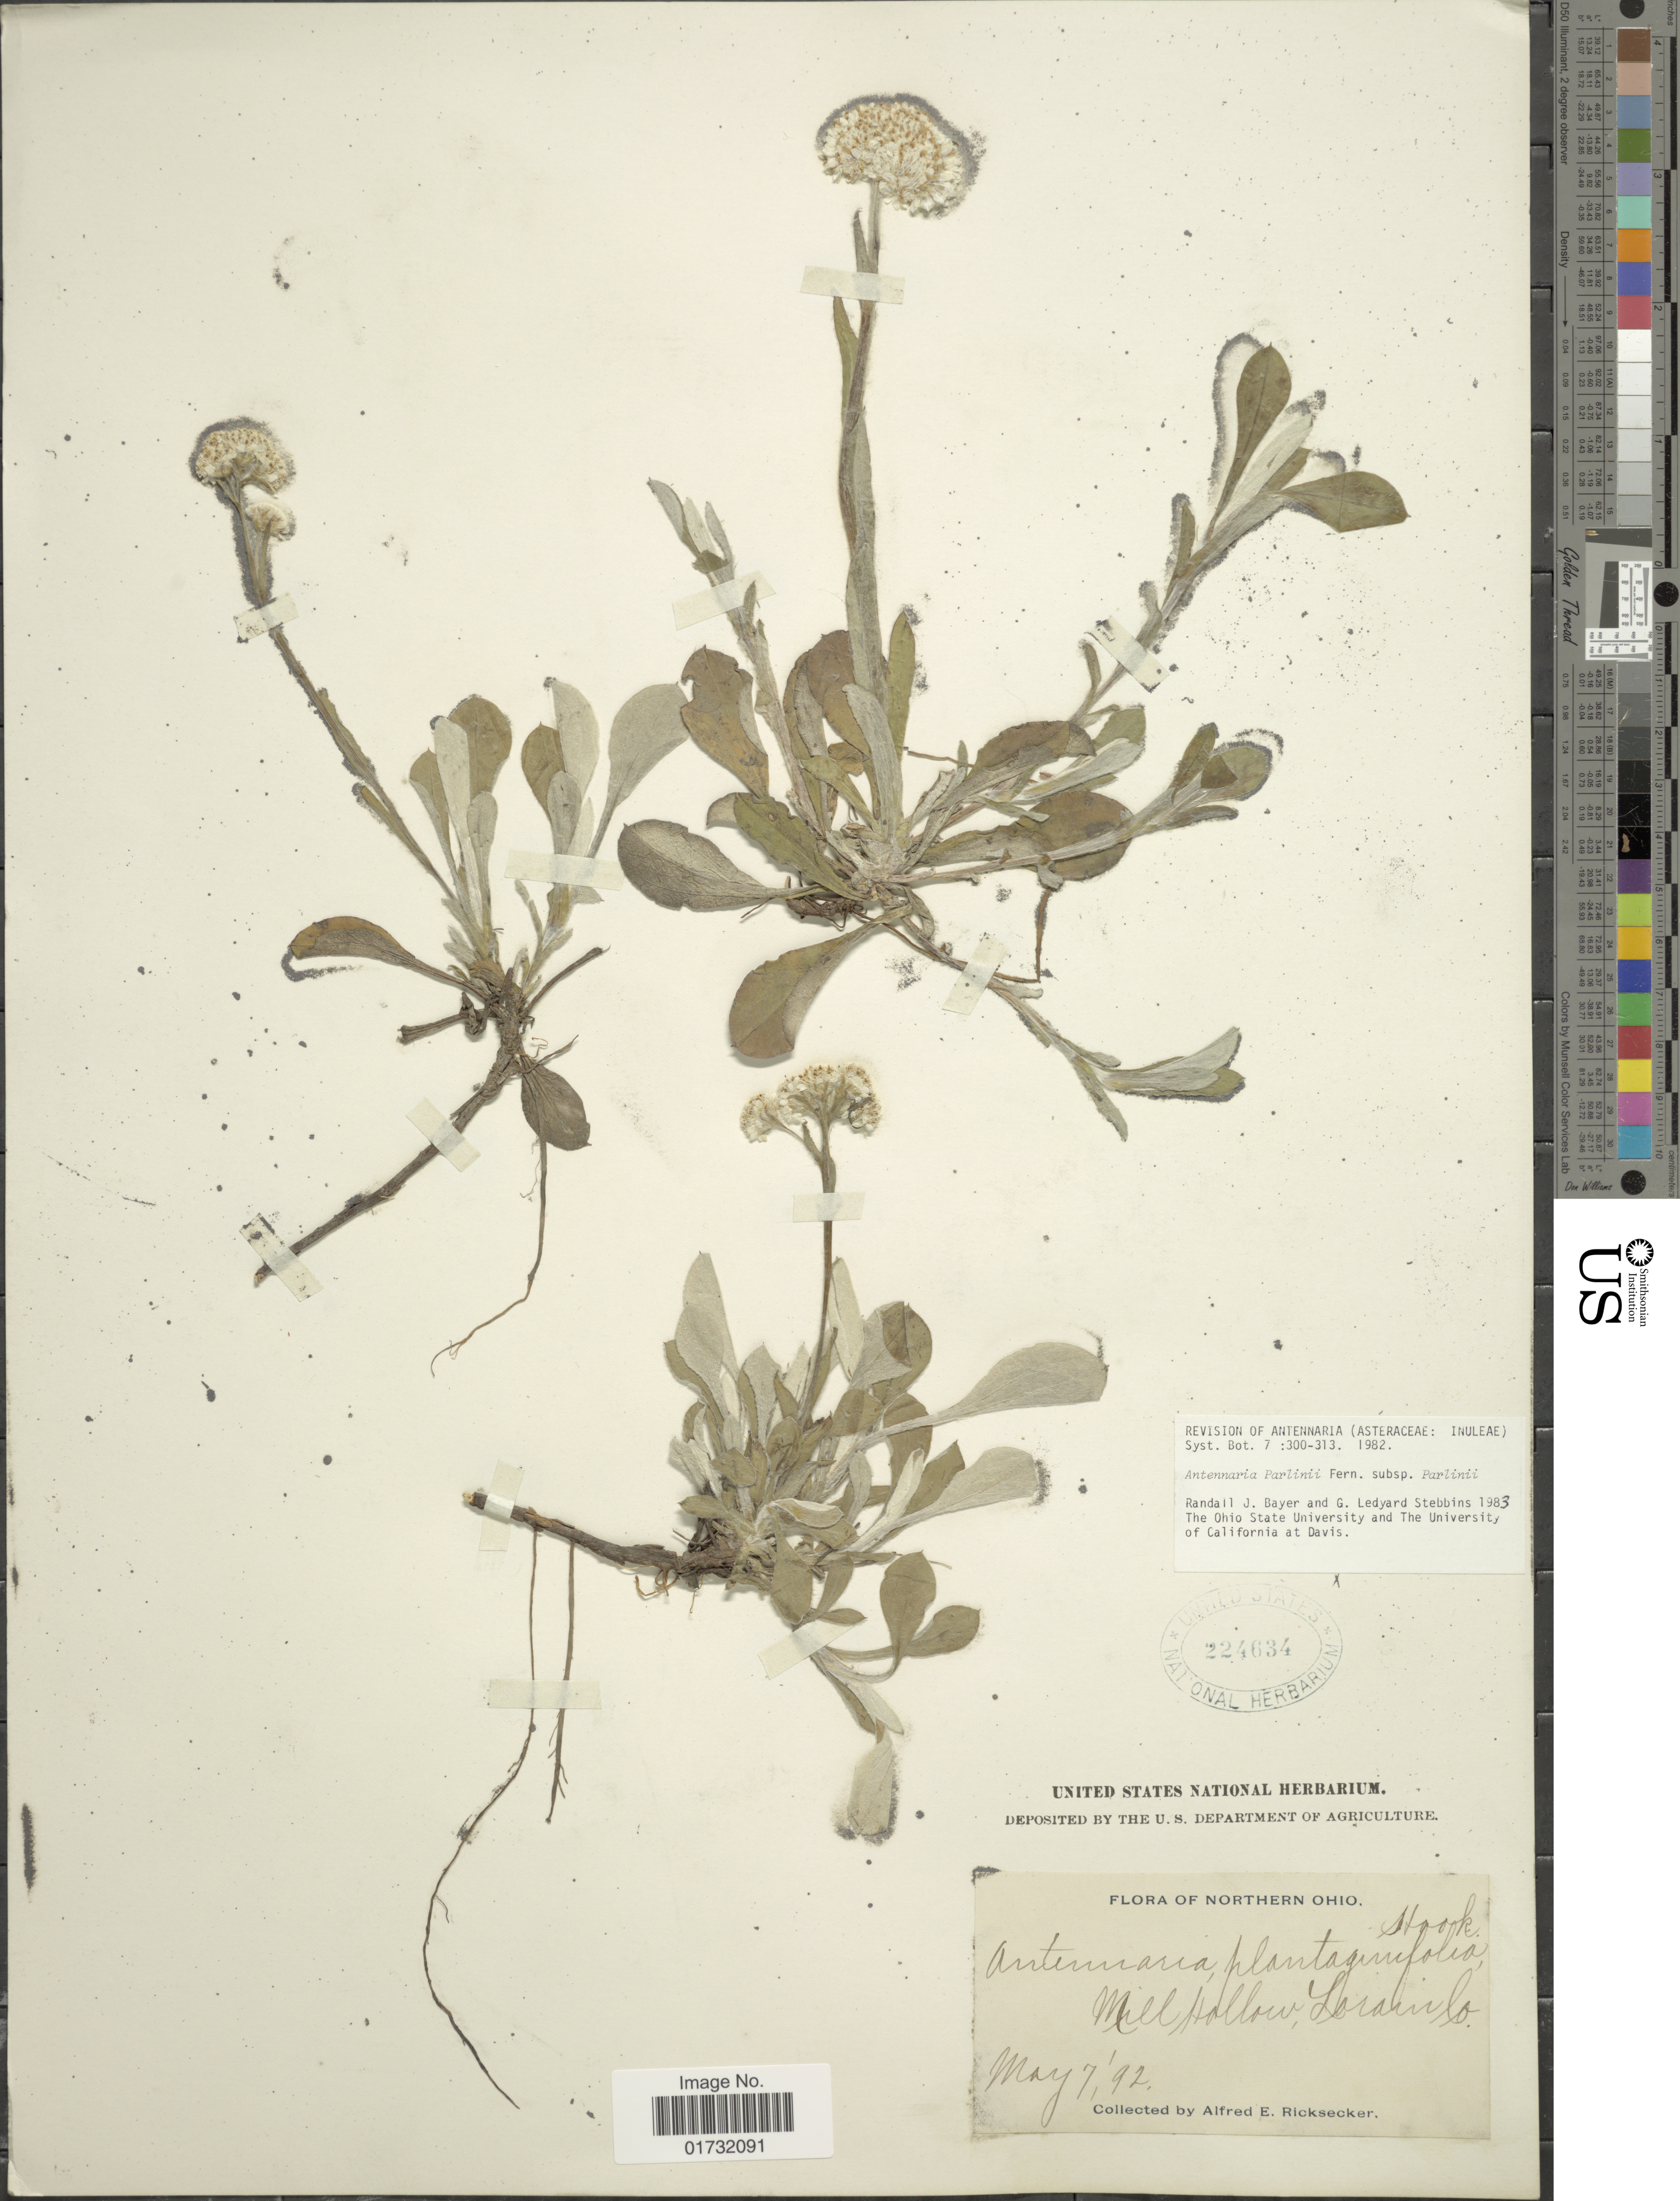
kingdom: Plantae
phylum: Tracheophyta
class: Magnoliopsida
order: Asterales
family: Asteraceae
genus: Antennaria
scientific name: Antennaria parlinii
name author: Fernald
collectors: A. E. Ricksecker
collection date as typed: Transcribed d/m/y: 7/5/92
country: United States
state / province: Ohio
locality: Northern ohio. Mill Hollow, Lorain Co.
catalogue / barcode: US 224634